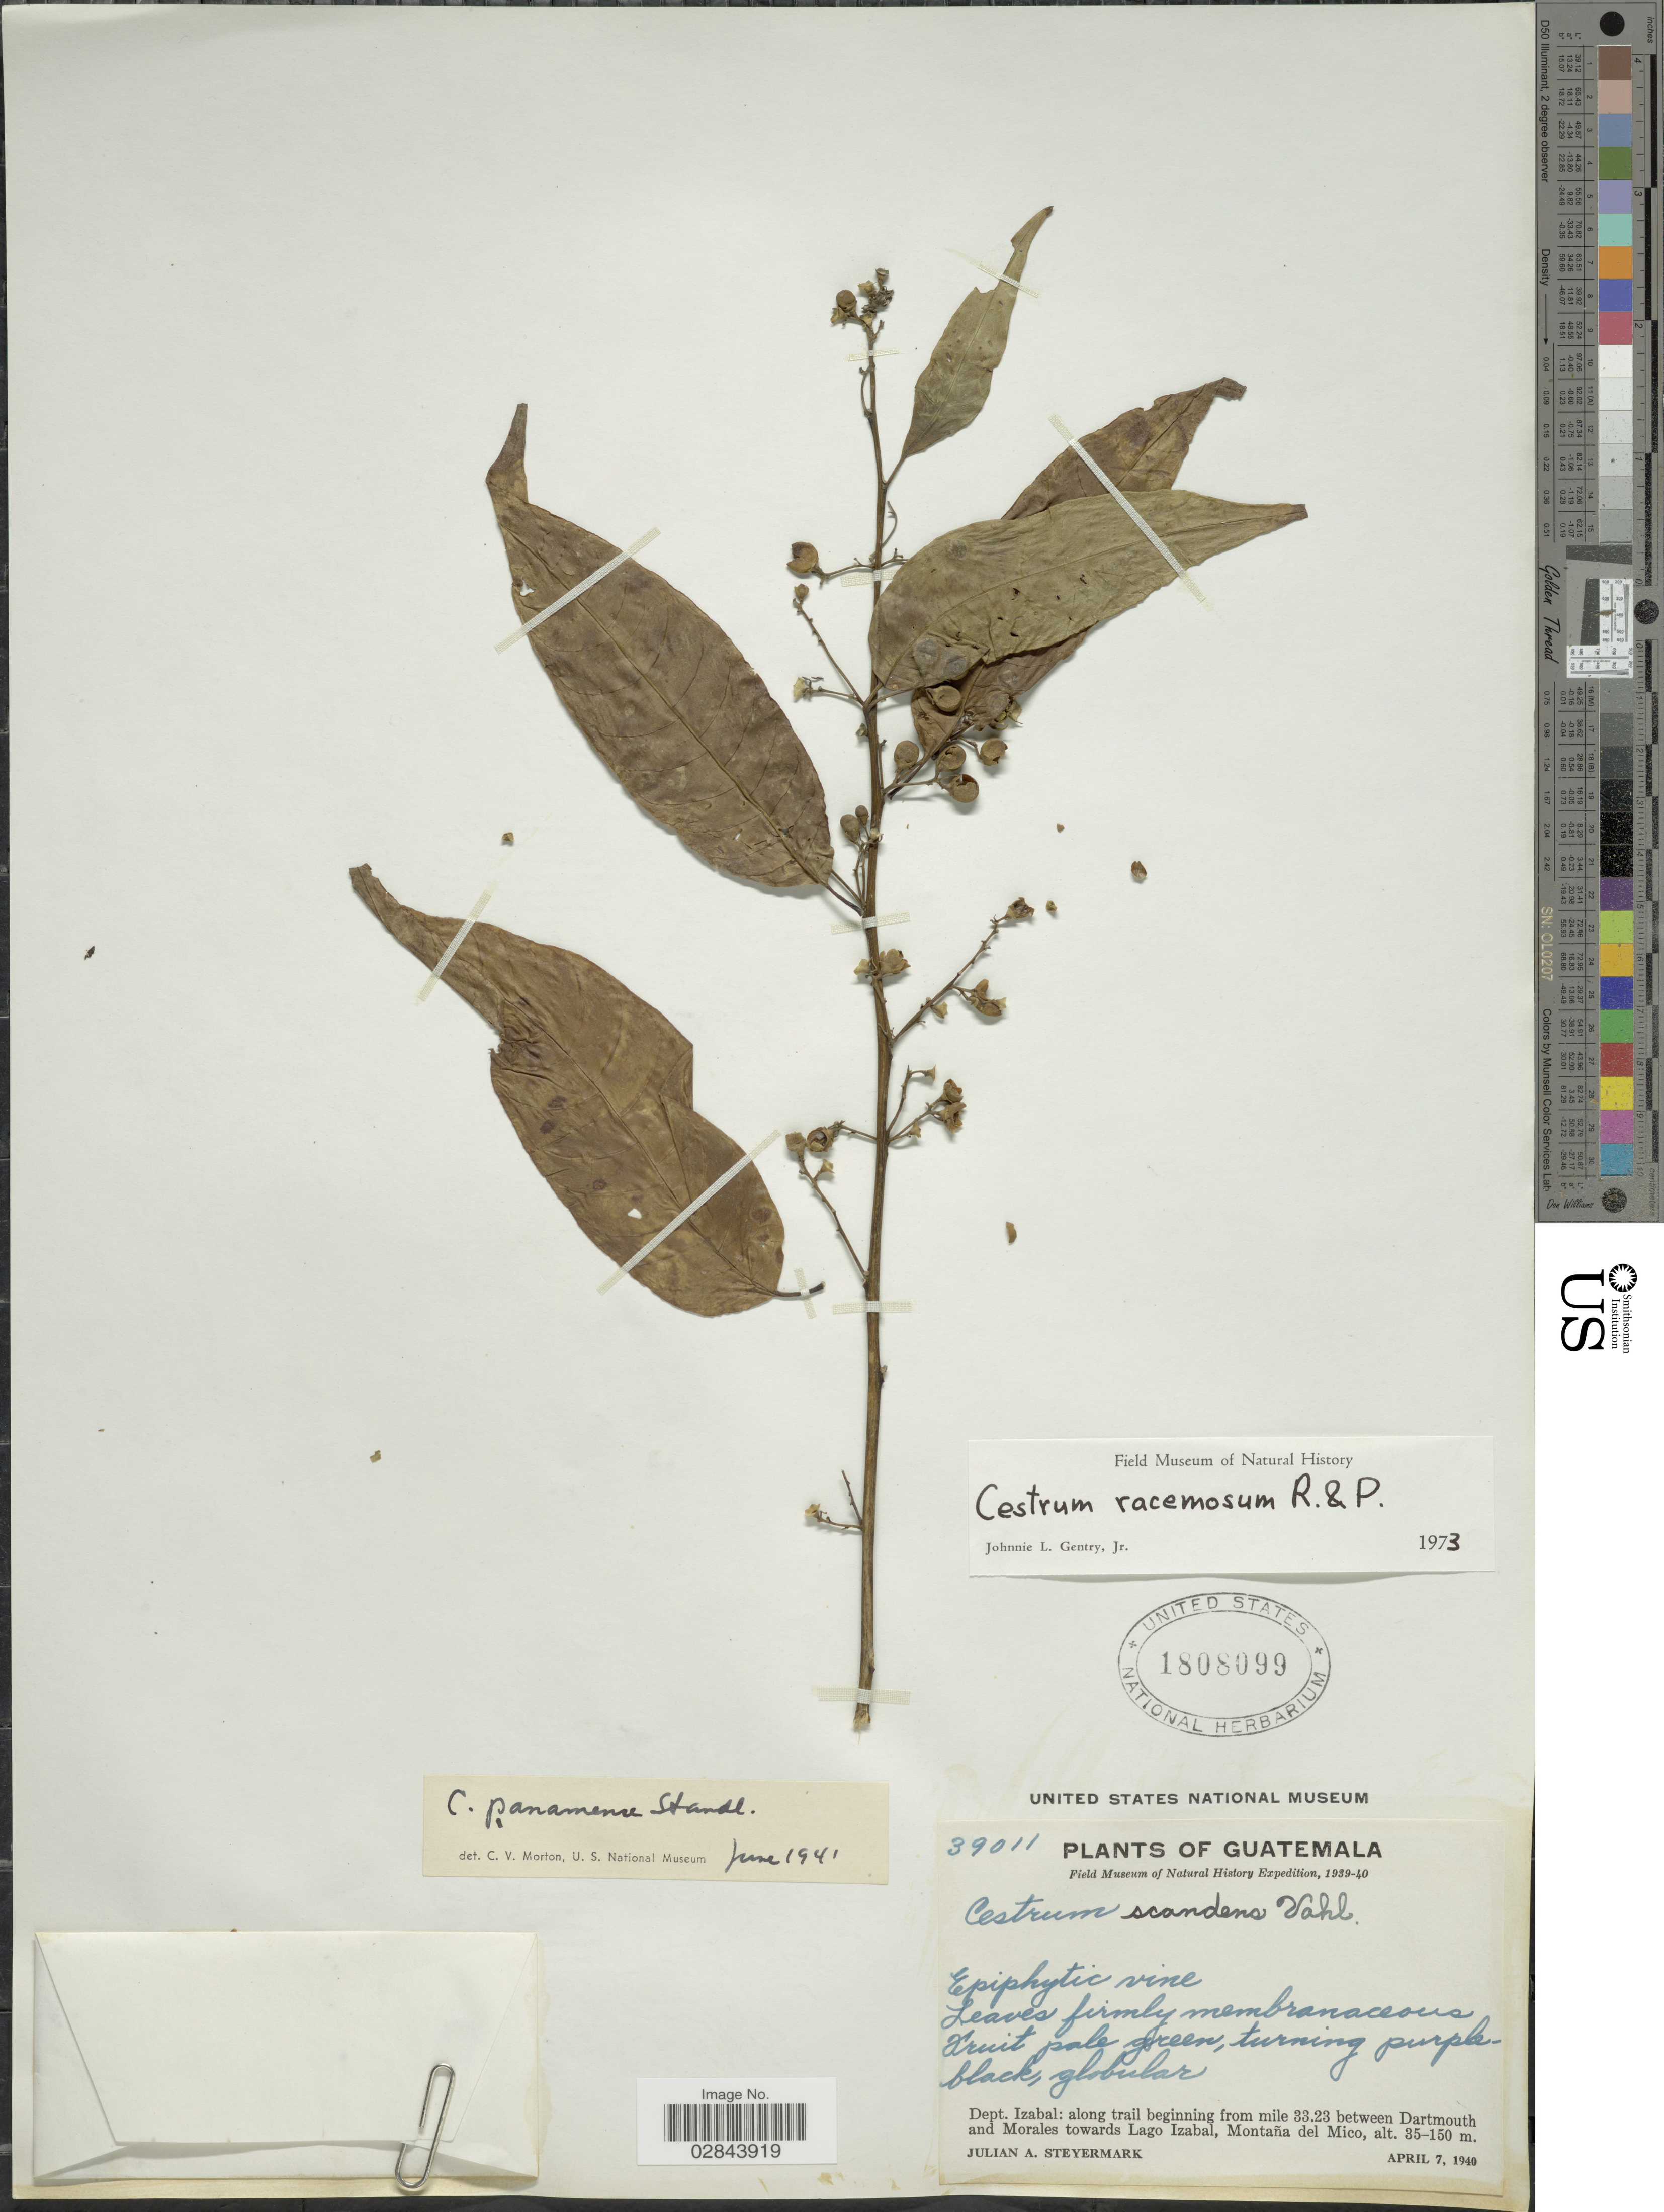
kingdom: Plantae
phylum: Tracheophyta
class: Magnoliopsida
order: Solanales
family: Solanaceae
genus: Cestrum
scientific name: Cestrum racemosum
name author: Ruiz & Pav.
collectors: J. Steyermark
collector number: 39011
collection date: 1940-04-07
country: Guatemala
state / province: Izabal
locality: along trail beginning from mile 33.23 between Dartmouth and Morales towards Lago Izabal, Montaña del Mico.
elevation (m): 35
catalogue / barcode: US 1808099